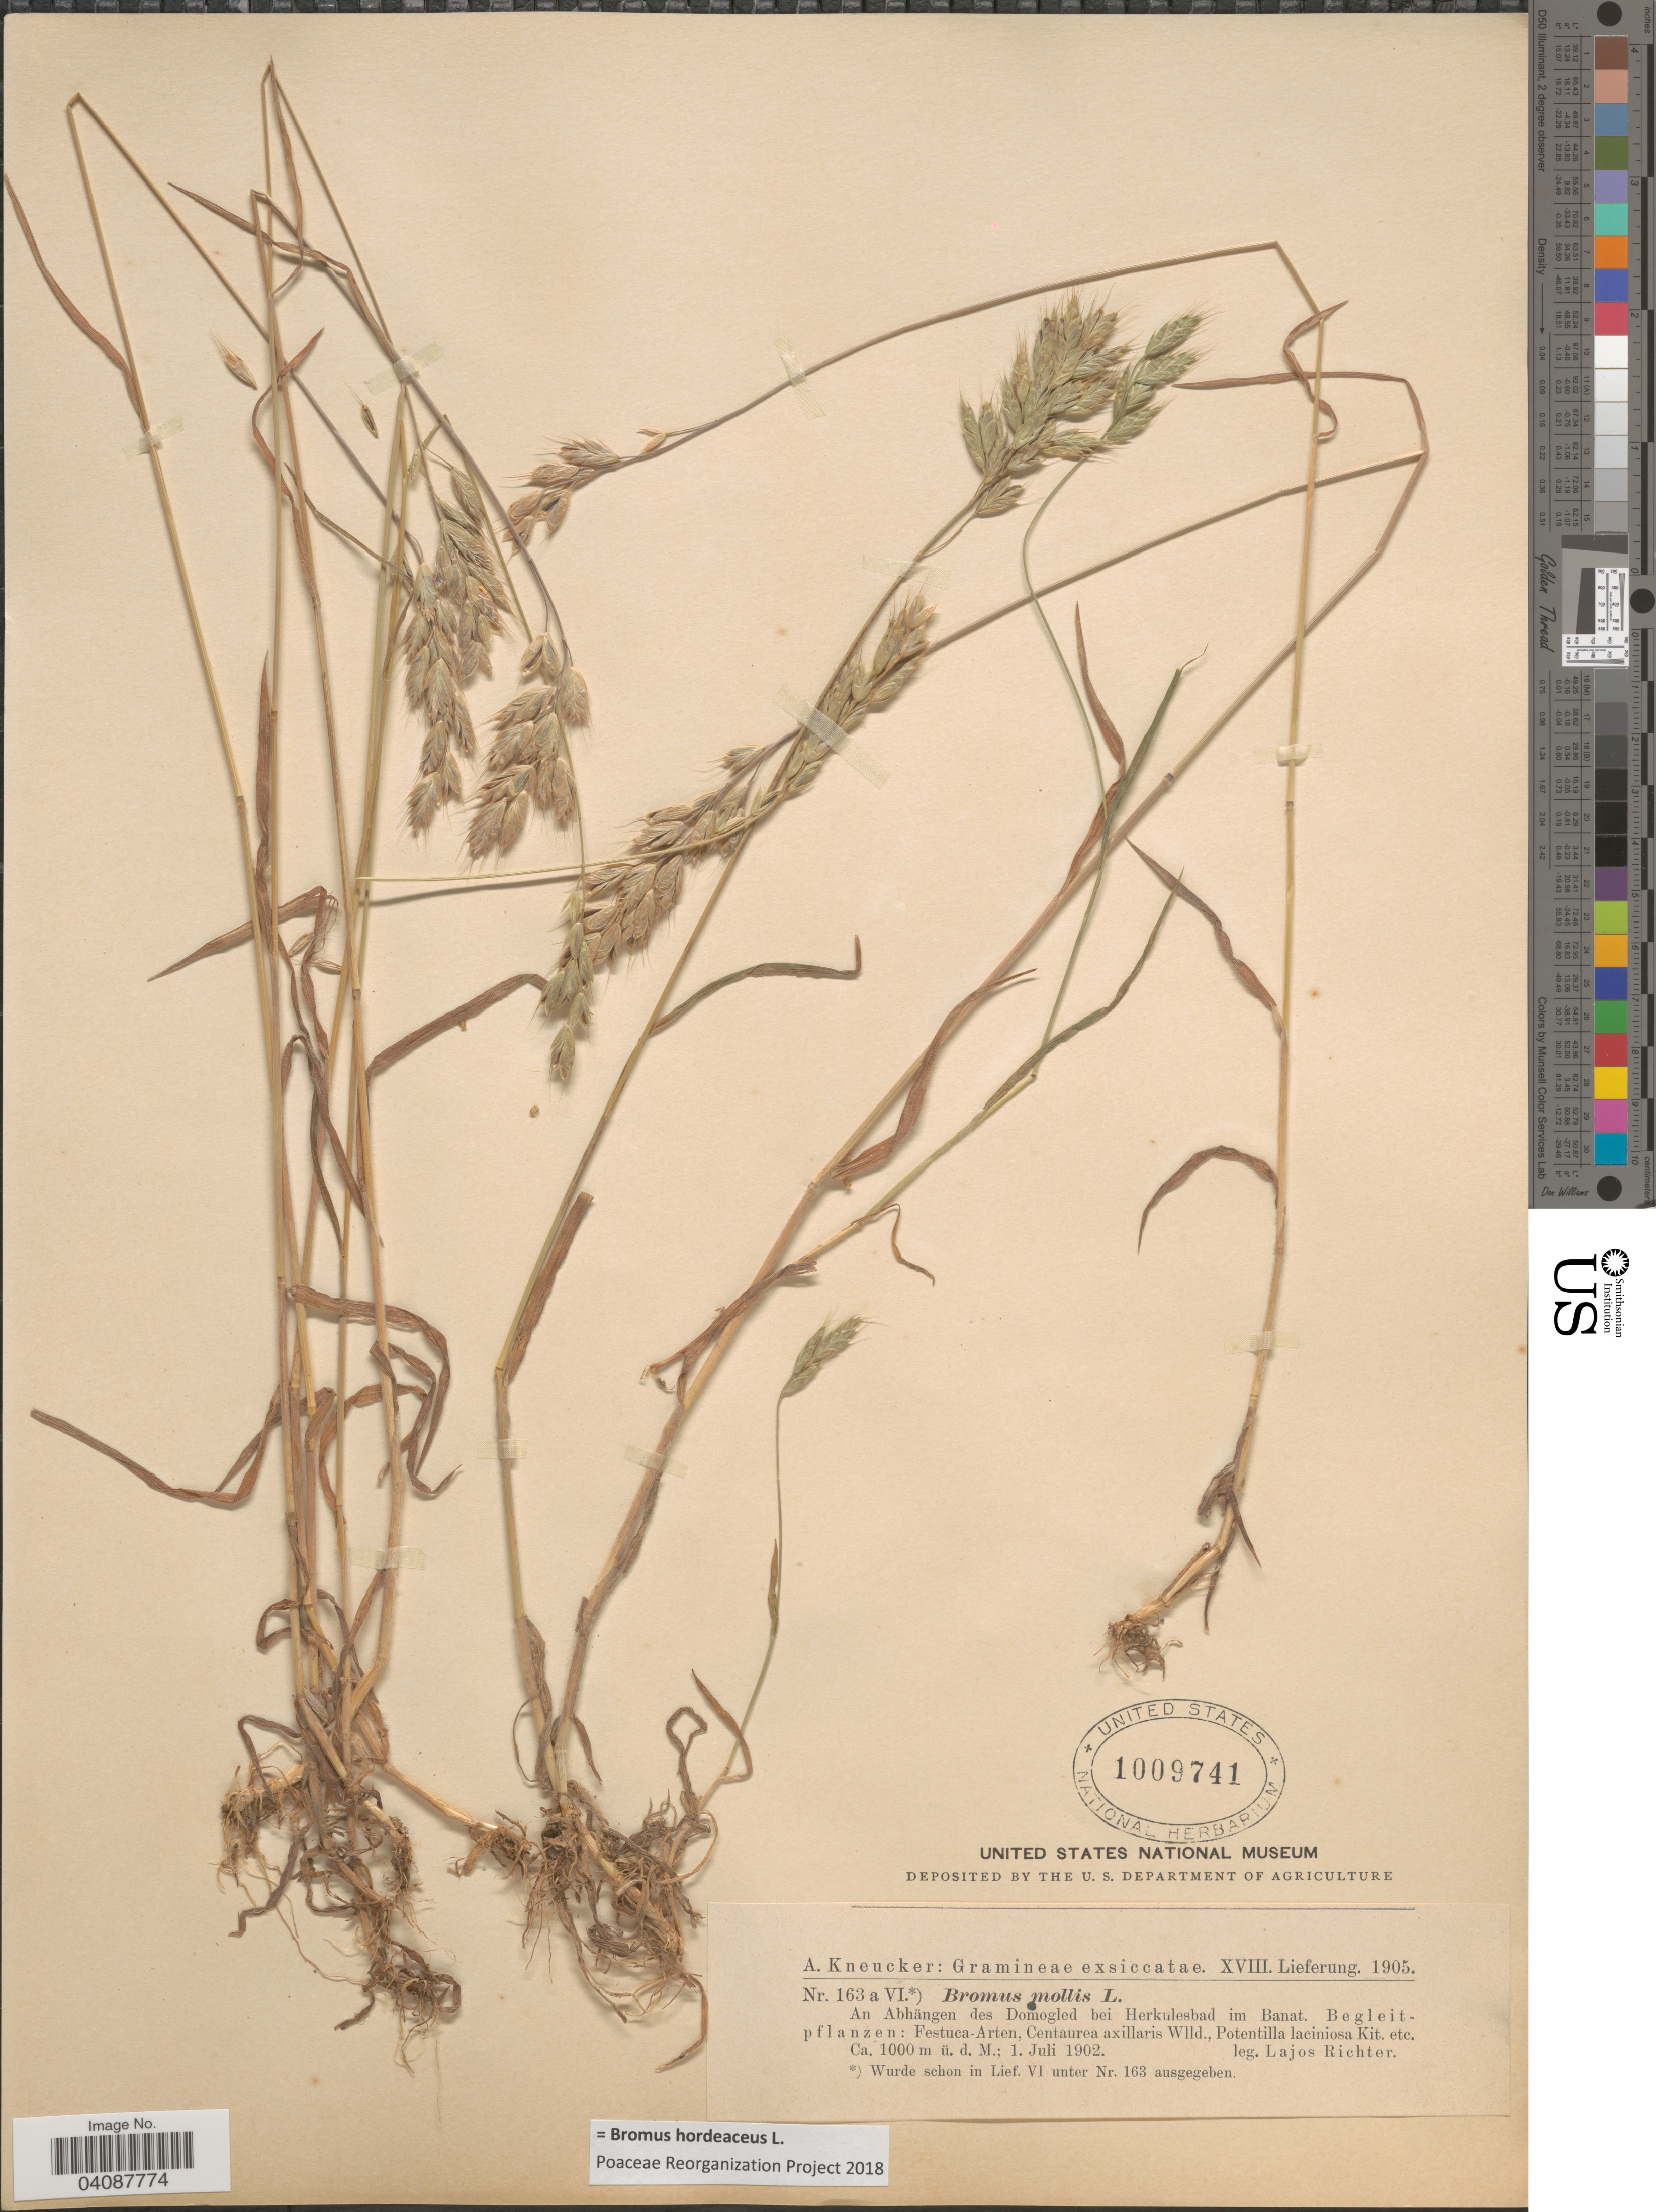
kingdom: Plantae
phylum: Tracheophyta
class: Liliopsida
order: Poales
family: Poaceae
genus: Bromus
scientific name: Bromus hordeaceus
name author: L.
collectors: L. Richter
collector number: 163a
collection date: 1902-07-01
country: Romania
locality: An Abhängen des Domogled bei Herkulesbad im Banat.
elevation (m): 1000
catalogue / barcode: US 1009741